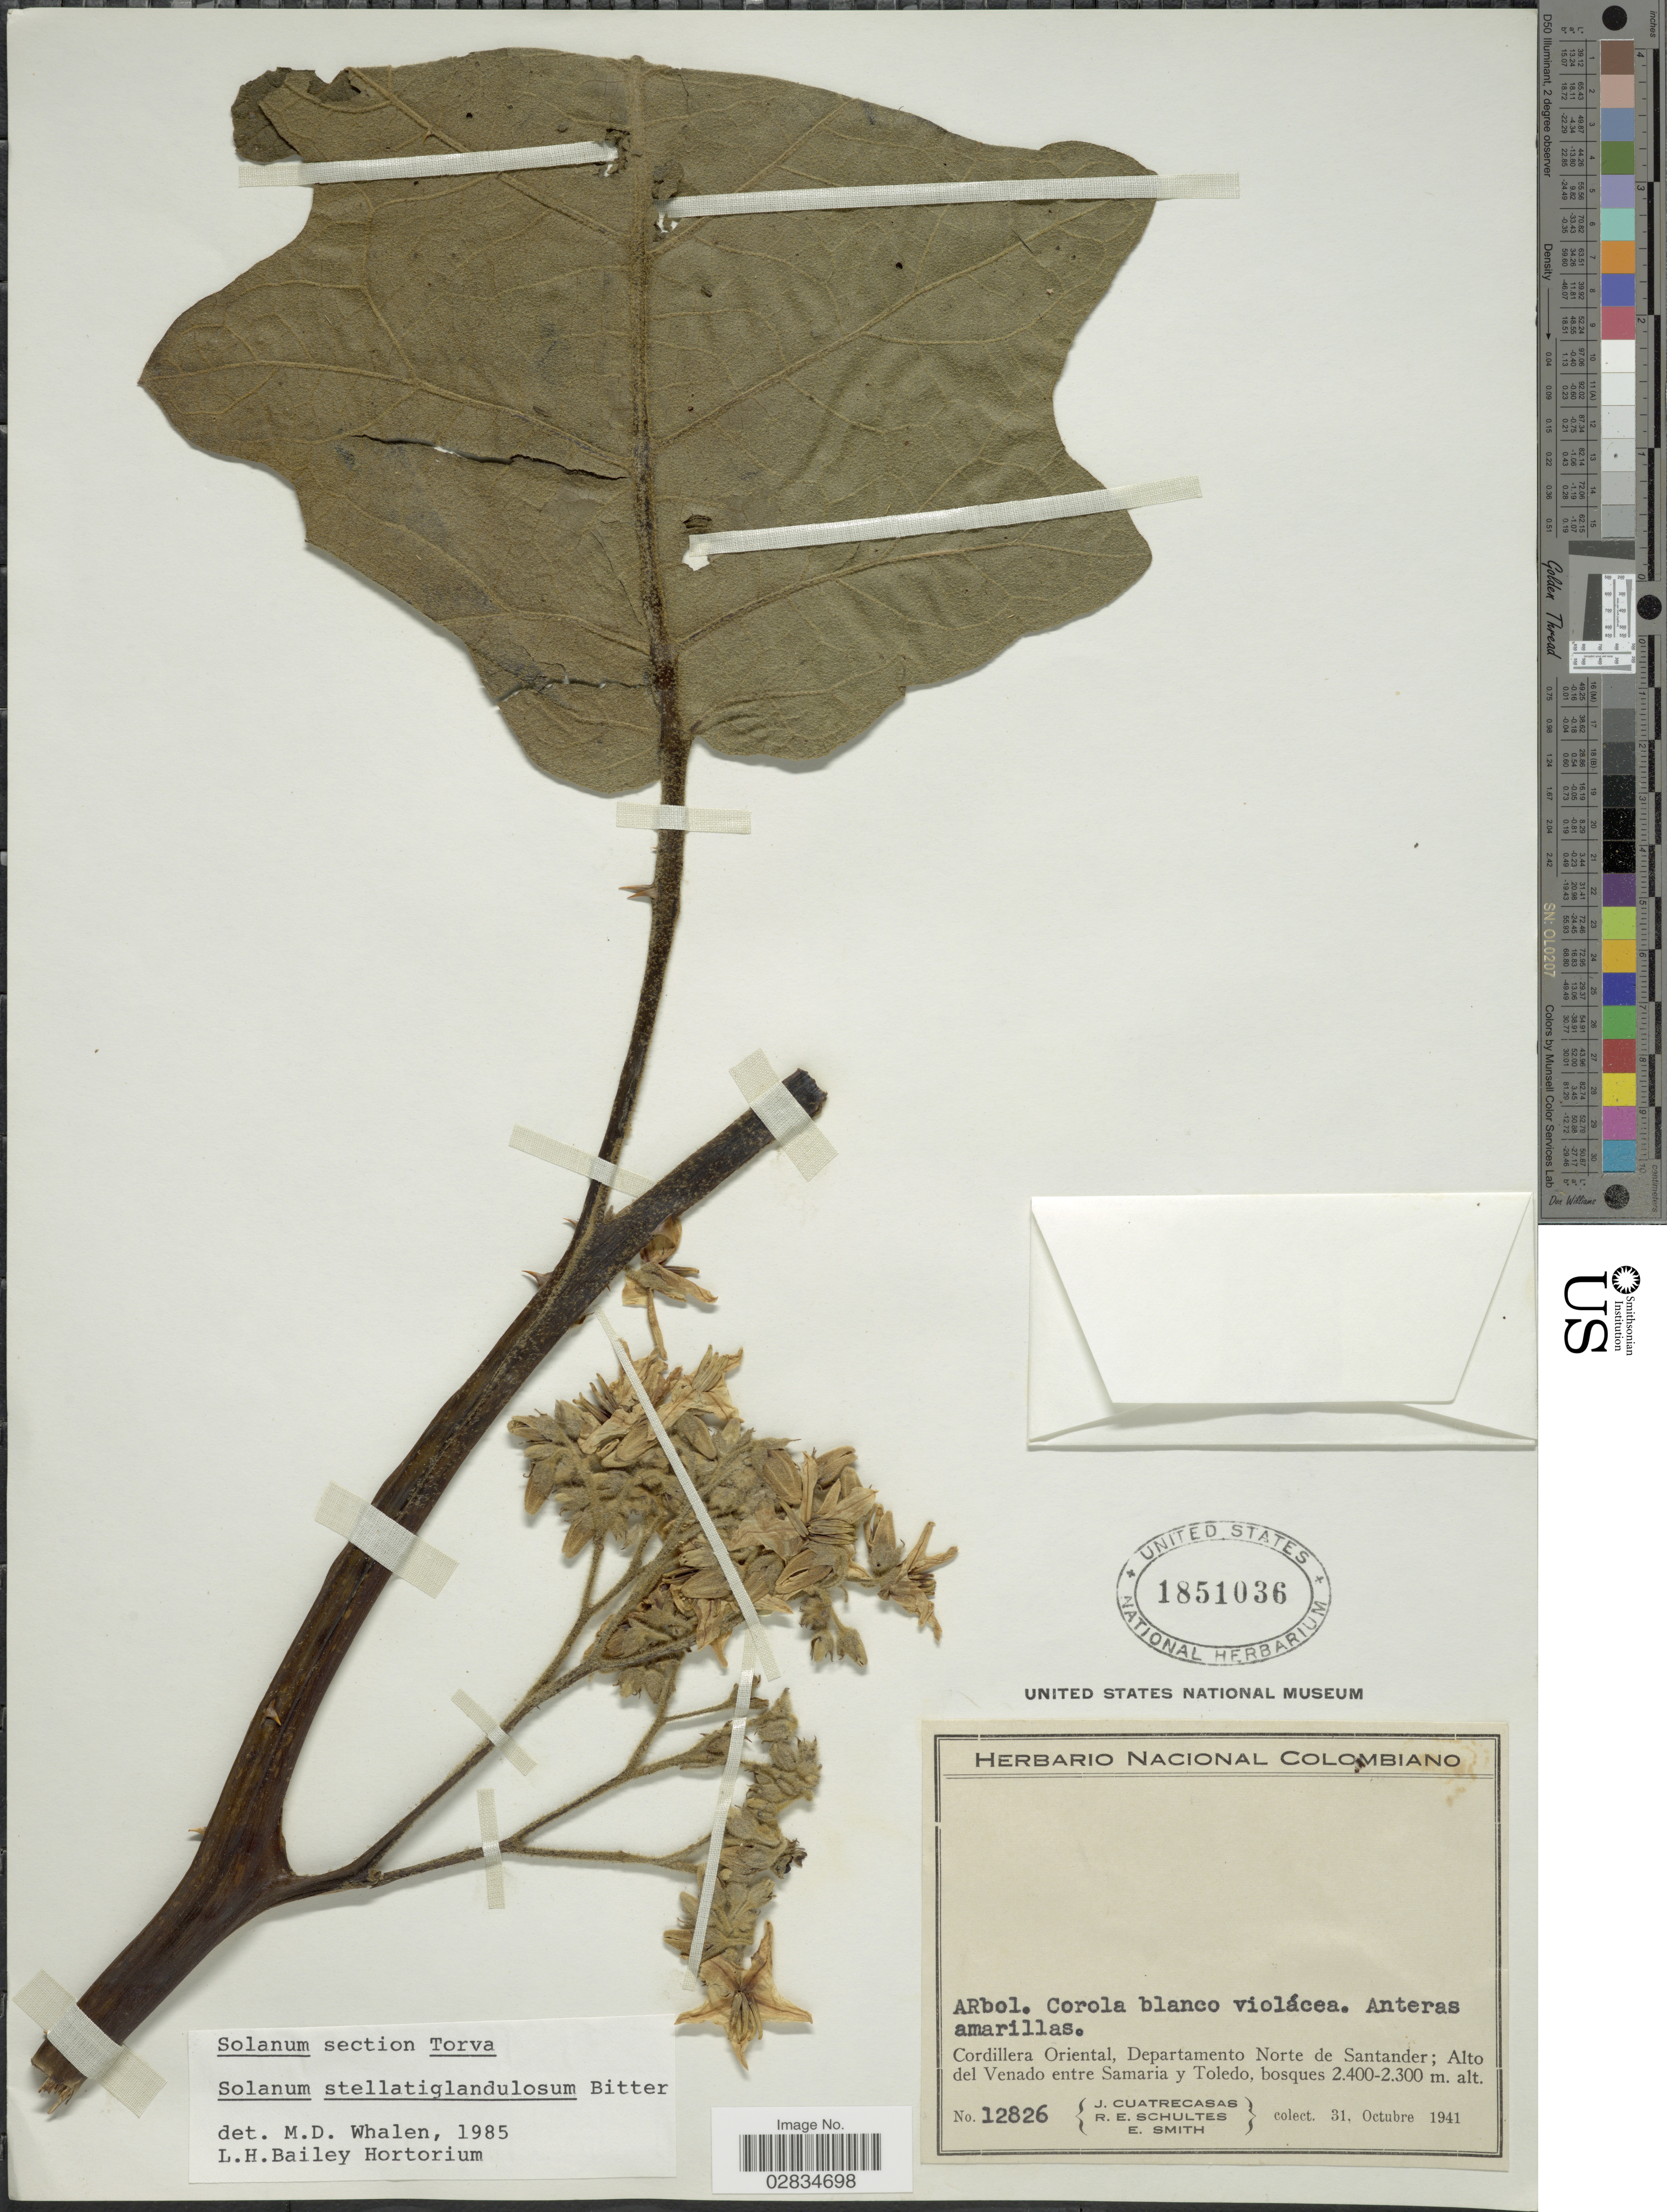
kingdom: Plantae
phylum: Tracheophyta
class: Magnoliopsida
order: Solanales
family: Solanaceae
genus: Solanum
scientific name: Solanum stellatiglandulosum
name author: Bitter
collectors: J. Cuatrecasas, R. E. Schultes & E. Smith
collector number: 12826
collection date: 1941-10-31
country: Colombia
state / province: Norte de Santander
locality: Cordillera Oriental, Departamento Norte de Santander; Alto del Venado entre Samaria y Toledo.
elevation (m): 2300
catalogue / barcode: US 1851036